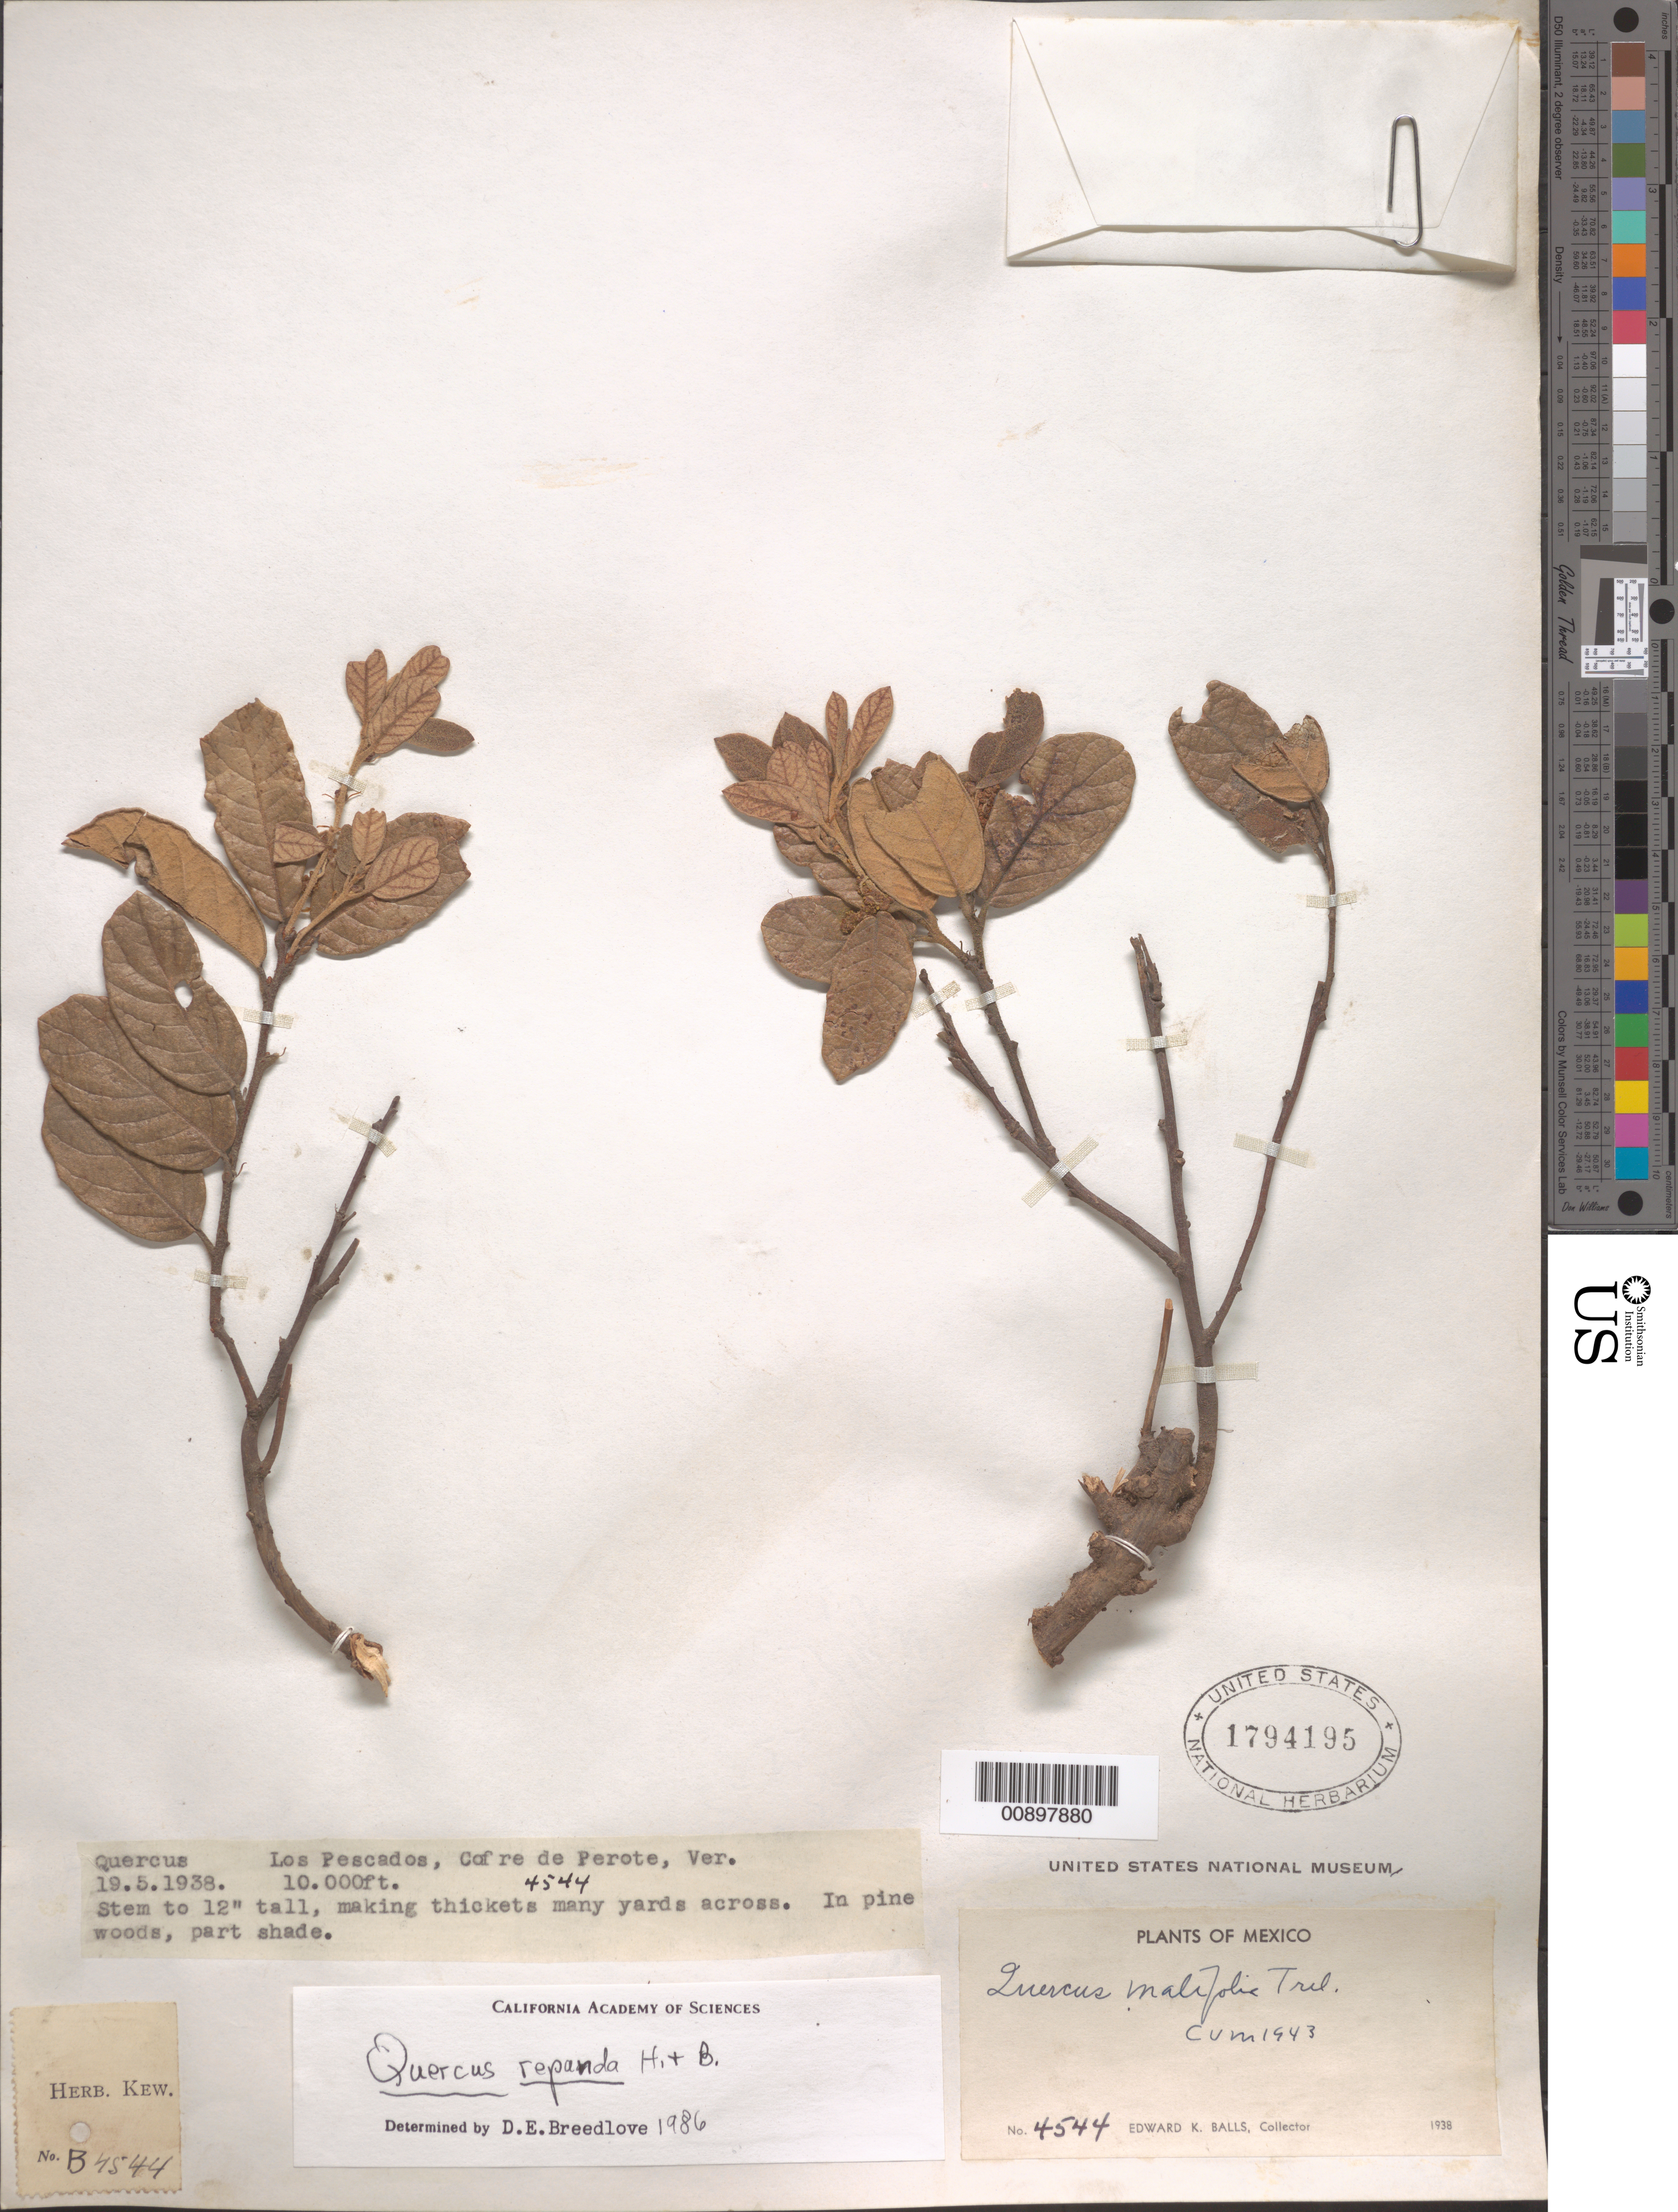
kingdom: Plantae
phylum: Tracheophyta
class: Magnoliopsida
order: Fagales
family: Fagaceae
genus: Quercus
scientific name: Quercus repanda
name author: Humb. & Bonpl.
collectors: E. K. Balls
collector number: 4544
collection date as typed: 19 May 1938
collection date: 1938-05-19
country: Mexico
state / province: Veracruz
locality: Los Pescados, Cofre de Perote, Veracruz.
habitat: In pine woods, part shade.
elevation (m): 3048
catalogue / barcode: US 1794195